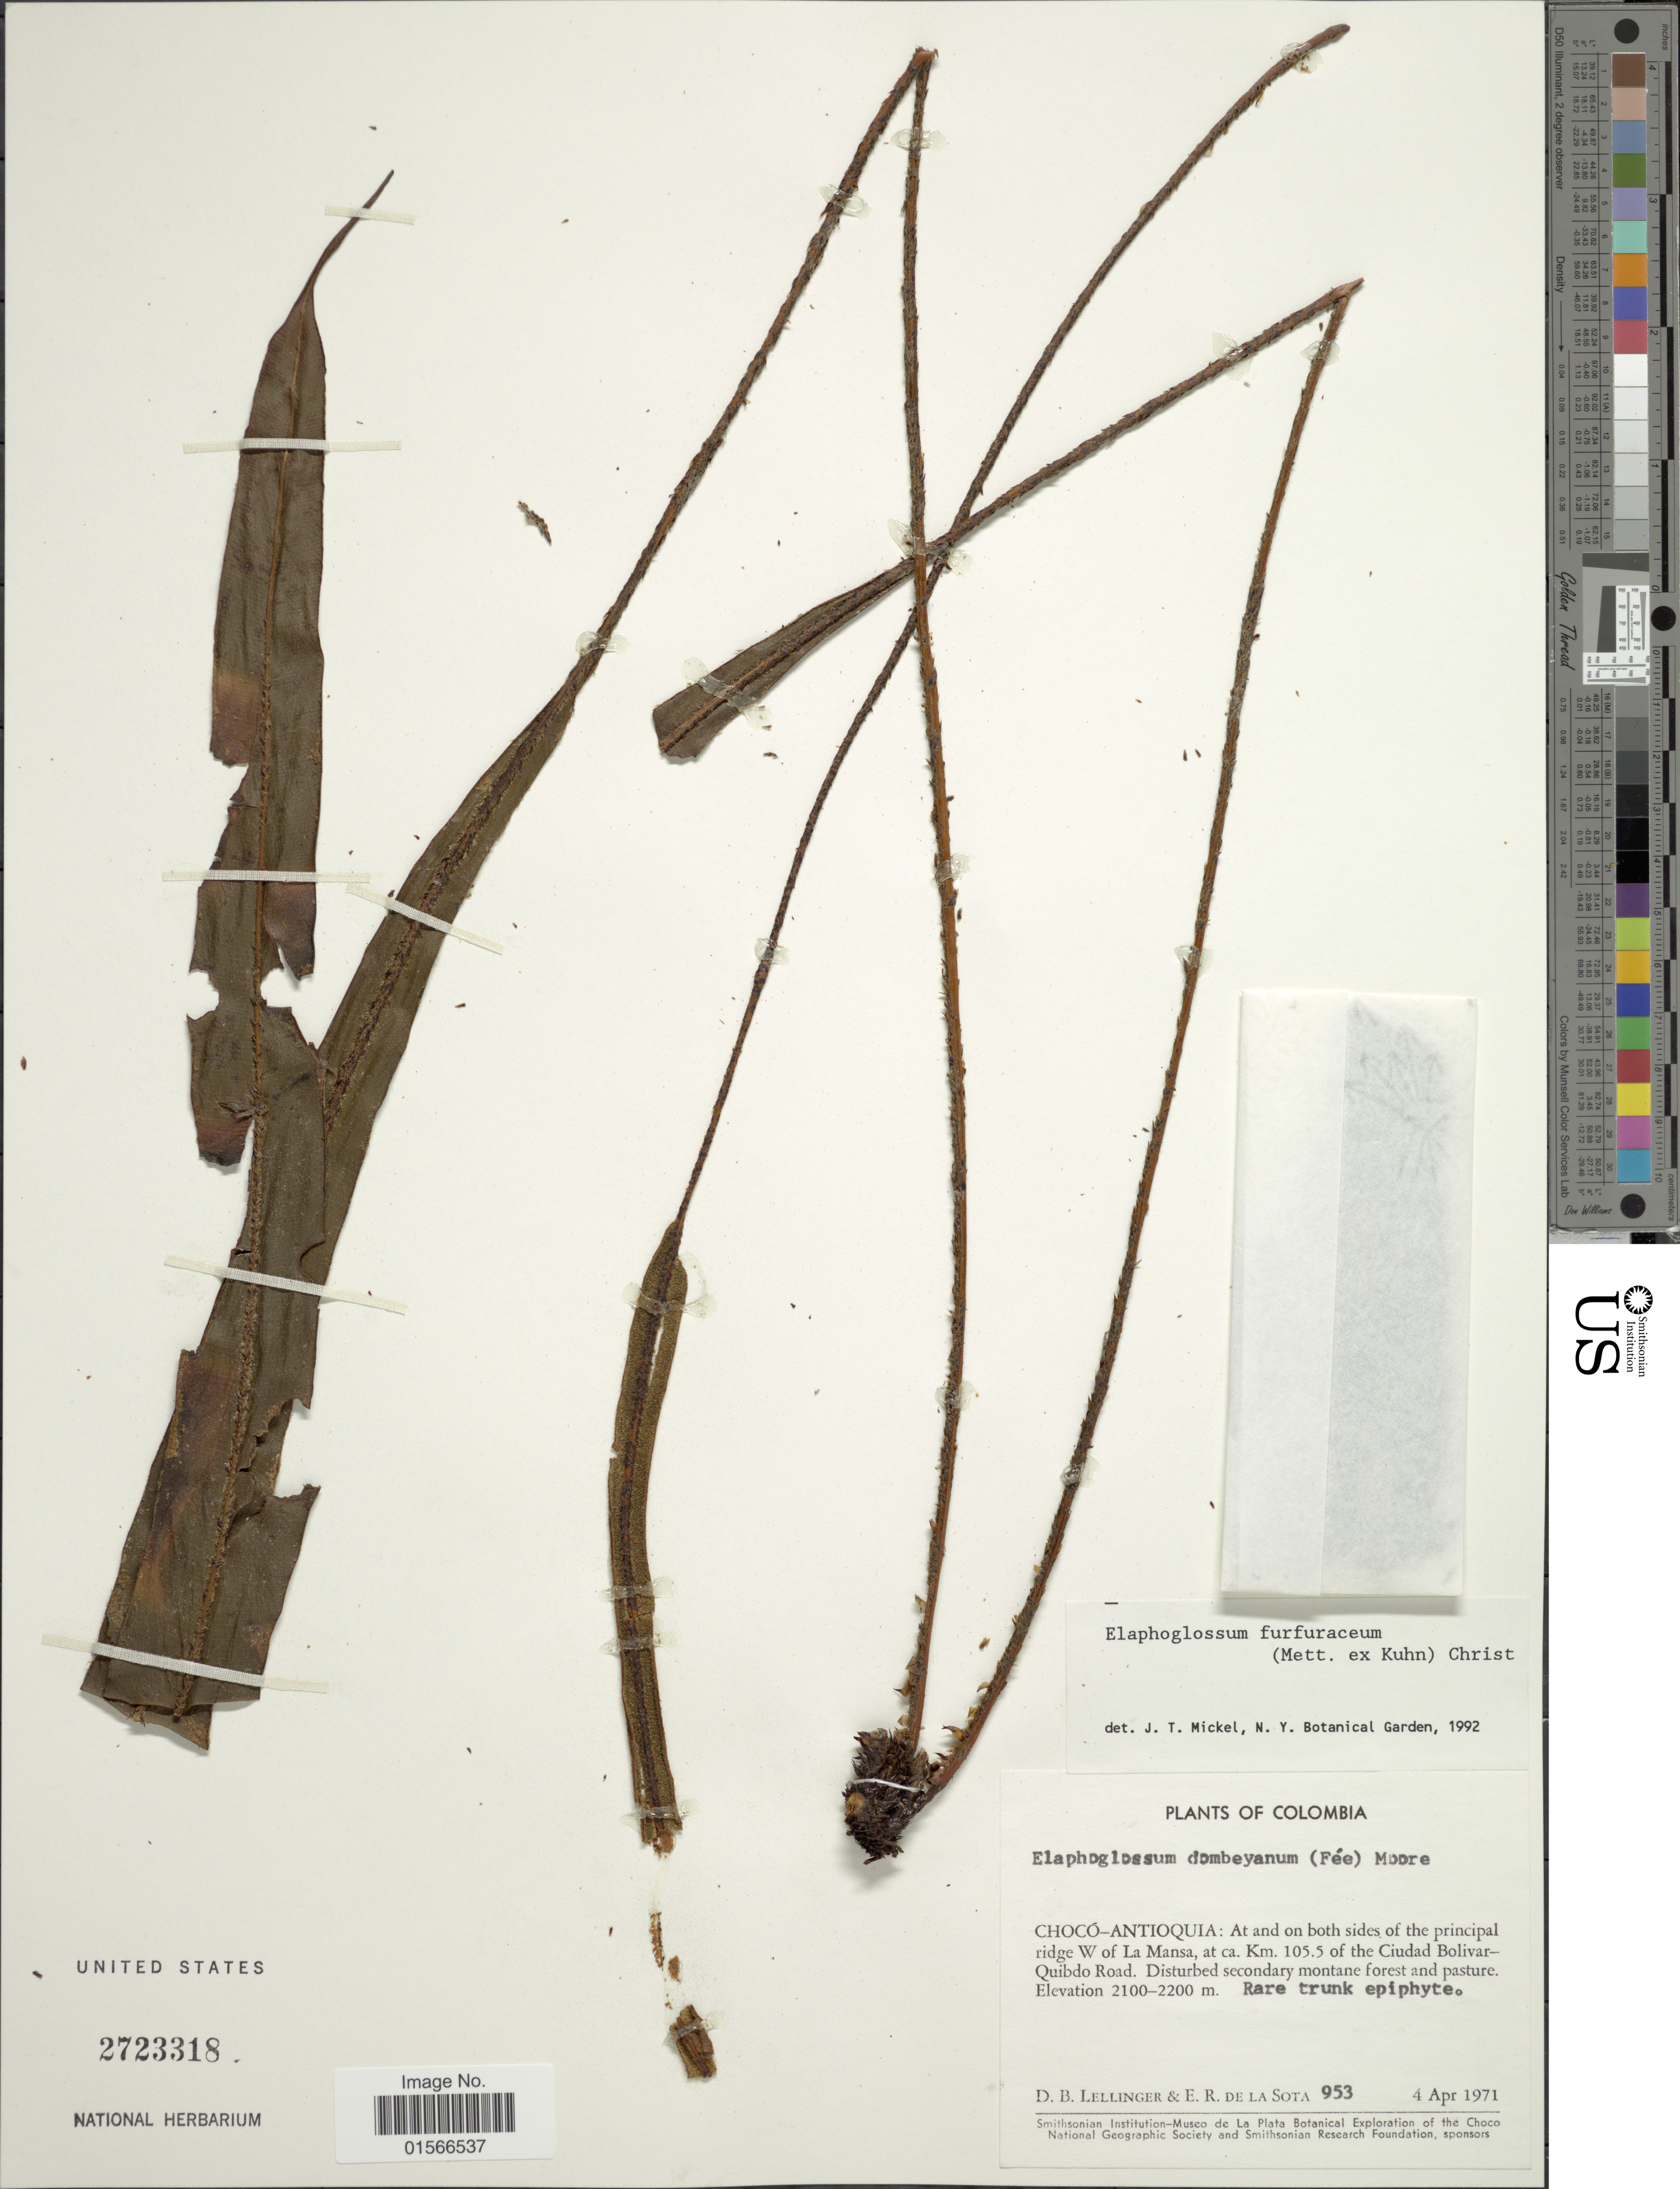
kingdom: Plantae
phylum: Tracheophyta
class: Polypodiopsida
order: Polypodiales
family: Dryopteridaceae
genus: Elaphoglossum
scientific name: Elaphoglossum furfuraceum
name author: (Mett. ex Kuhn) Christ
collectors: D. B. Lellinger & E. R. de la Sota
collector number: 953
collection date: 1972-04-04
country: Colombia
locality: Chocó-Antioquia: At and on both sides of the principal ridge W of La Mansa, at ca. Km. 105.5 of the Ciudad Bolivar-Quibdo Road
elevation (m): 2100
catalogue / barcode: US 2723318